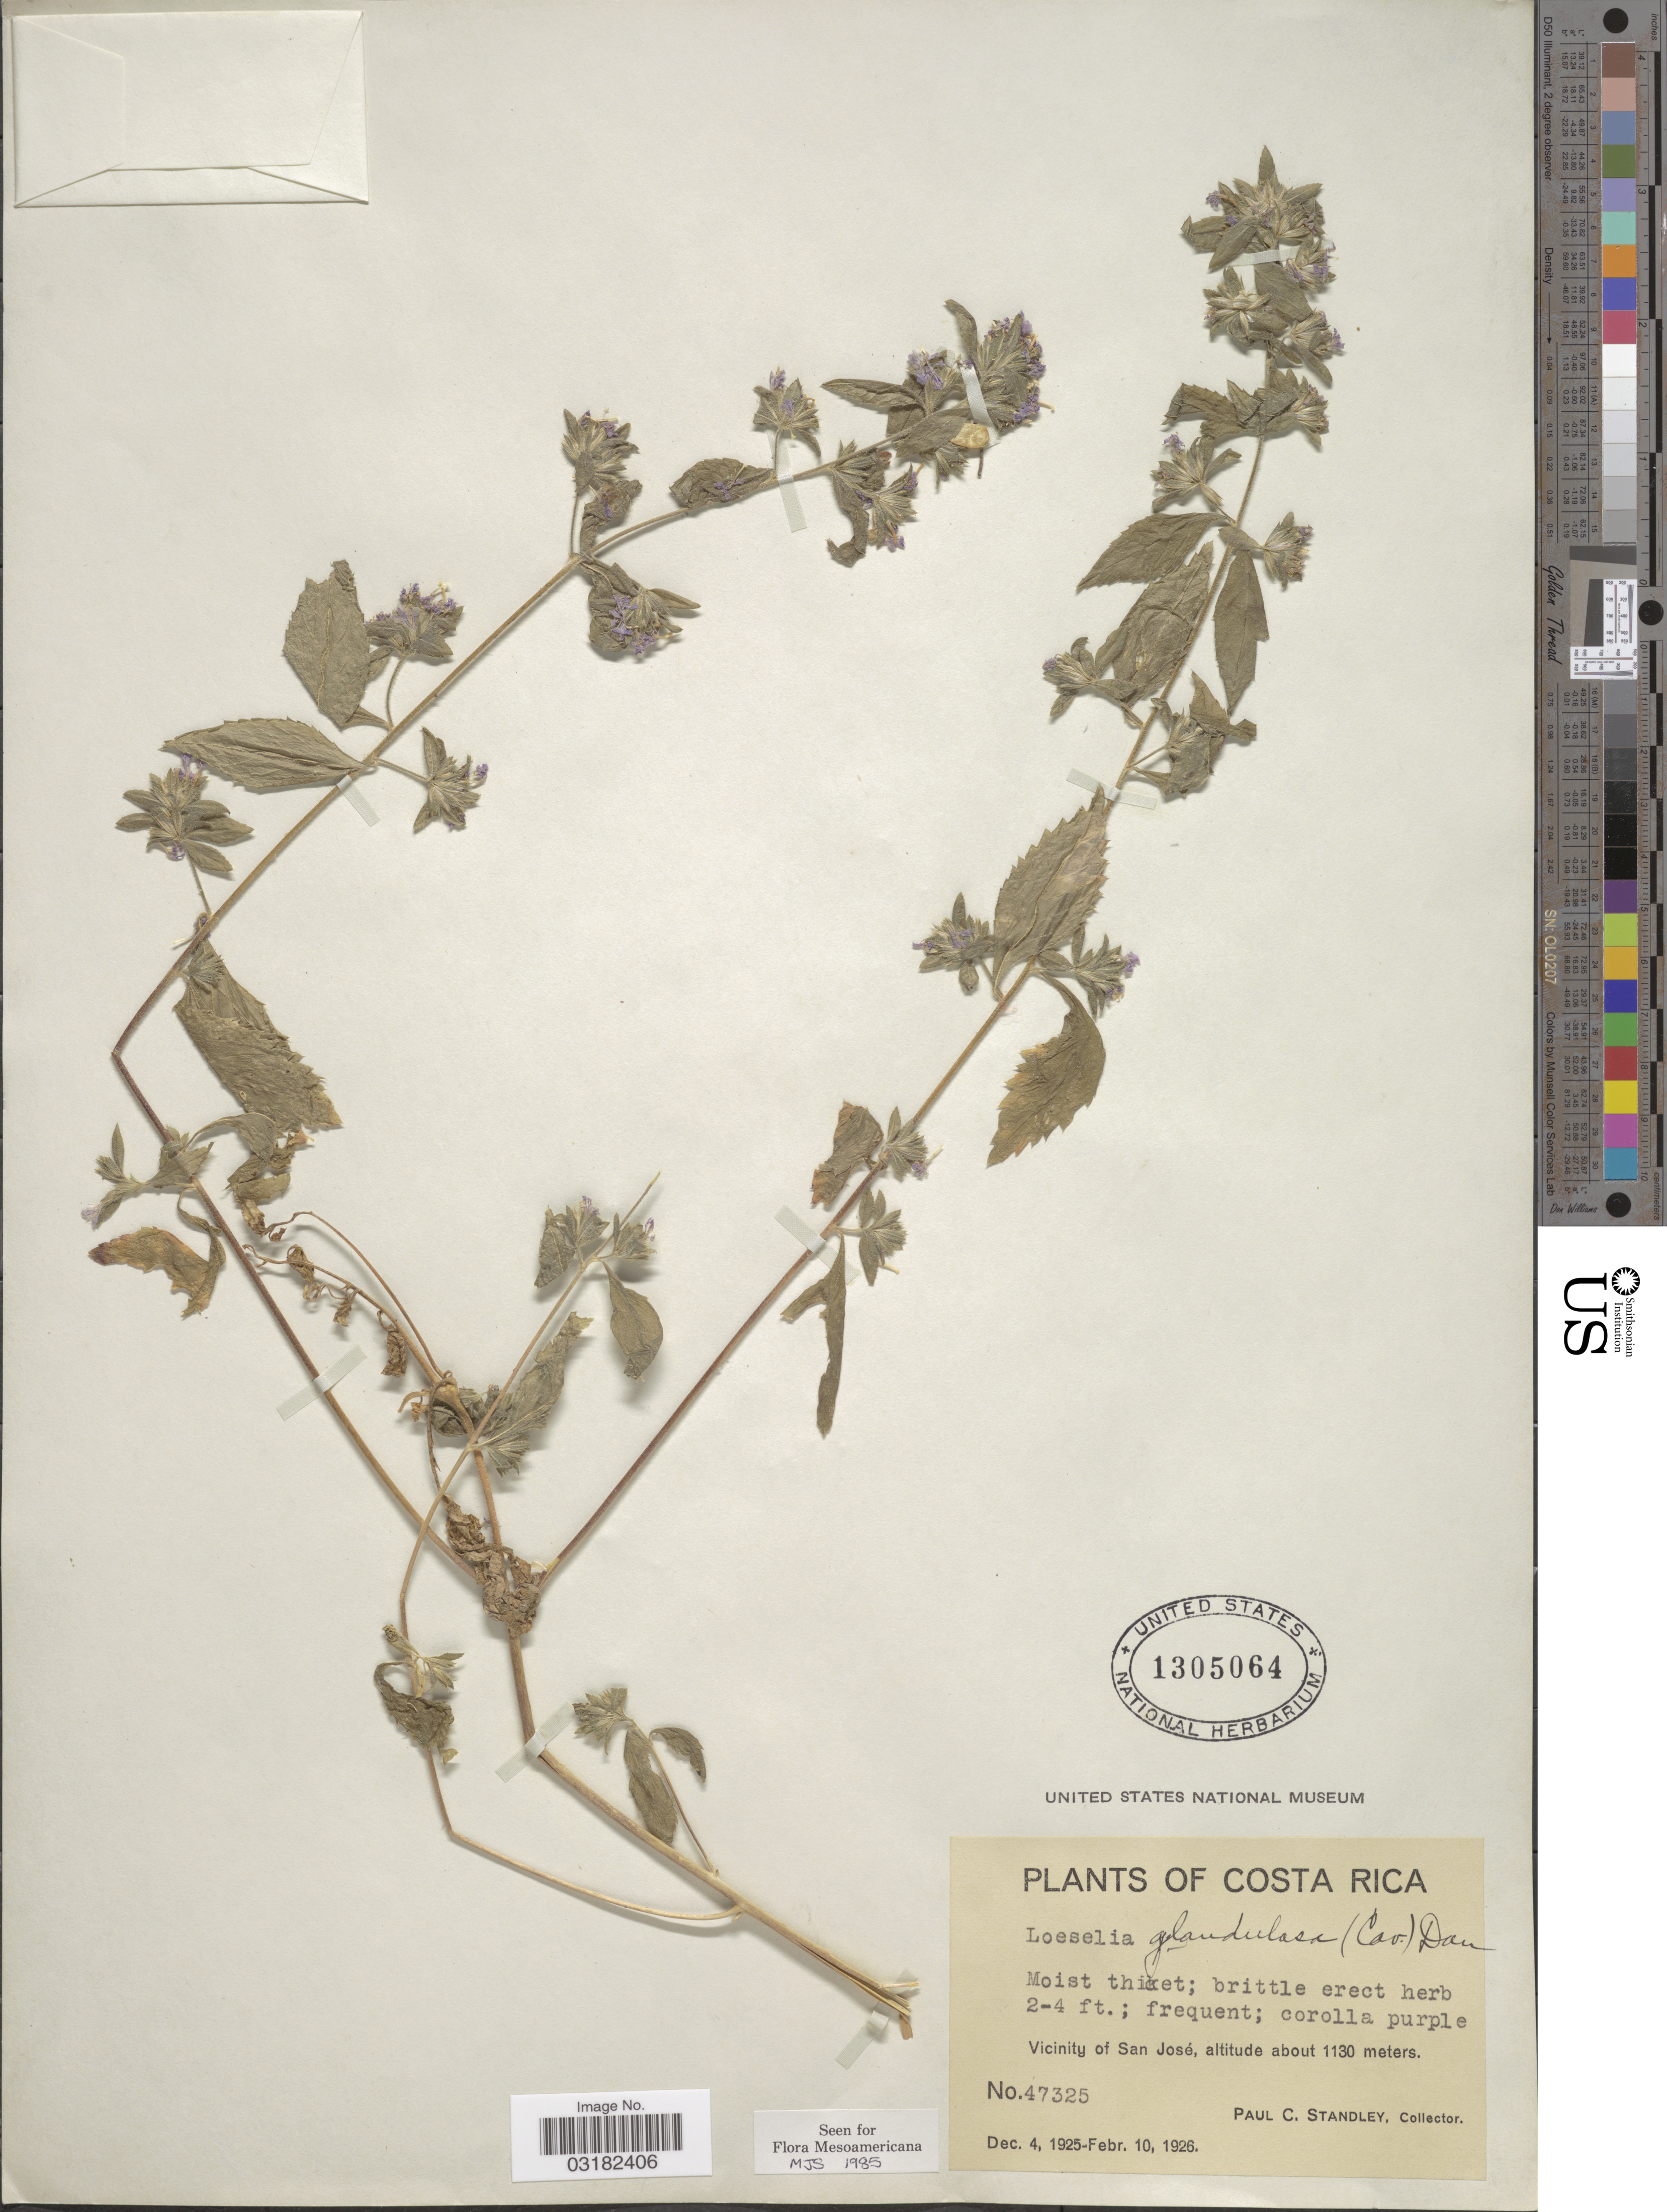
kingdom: Plantae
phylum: Tracheophyta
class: Magnoliopsida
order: Ericales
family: Polemoniaceae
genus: Loeselia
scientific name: Loeselia glandulosa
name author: (Cav.) G. Don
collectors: P. C. Standley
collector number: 47325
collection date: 1925-12-04/1926-02-10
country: Costa Rica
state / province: San José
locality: Vicinity of San José.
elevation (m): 1130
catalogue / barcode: US 1305064